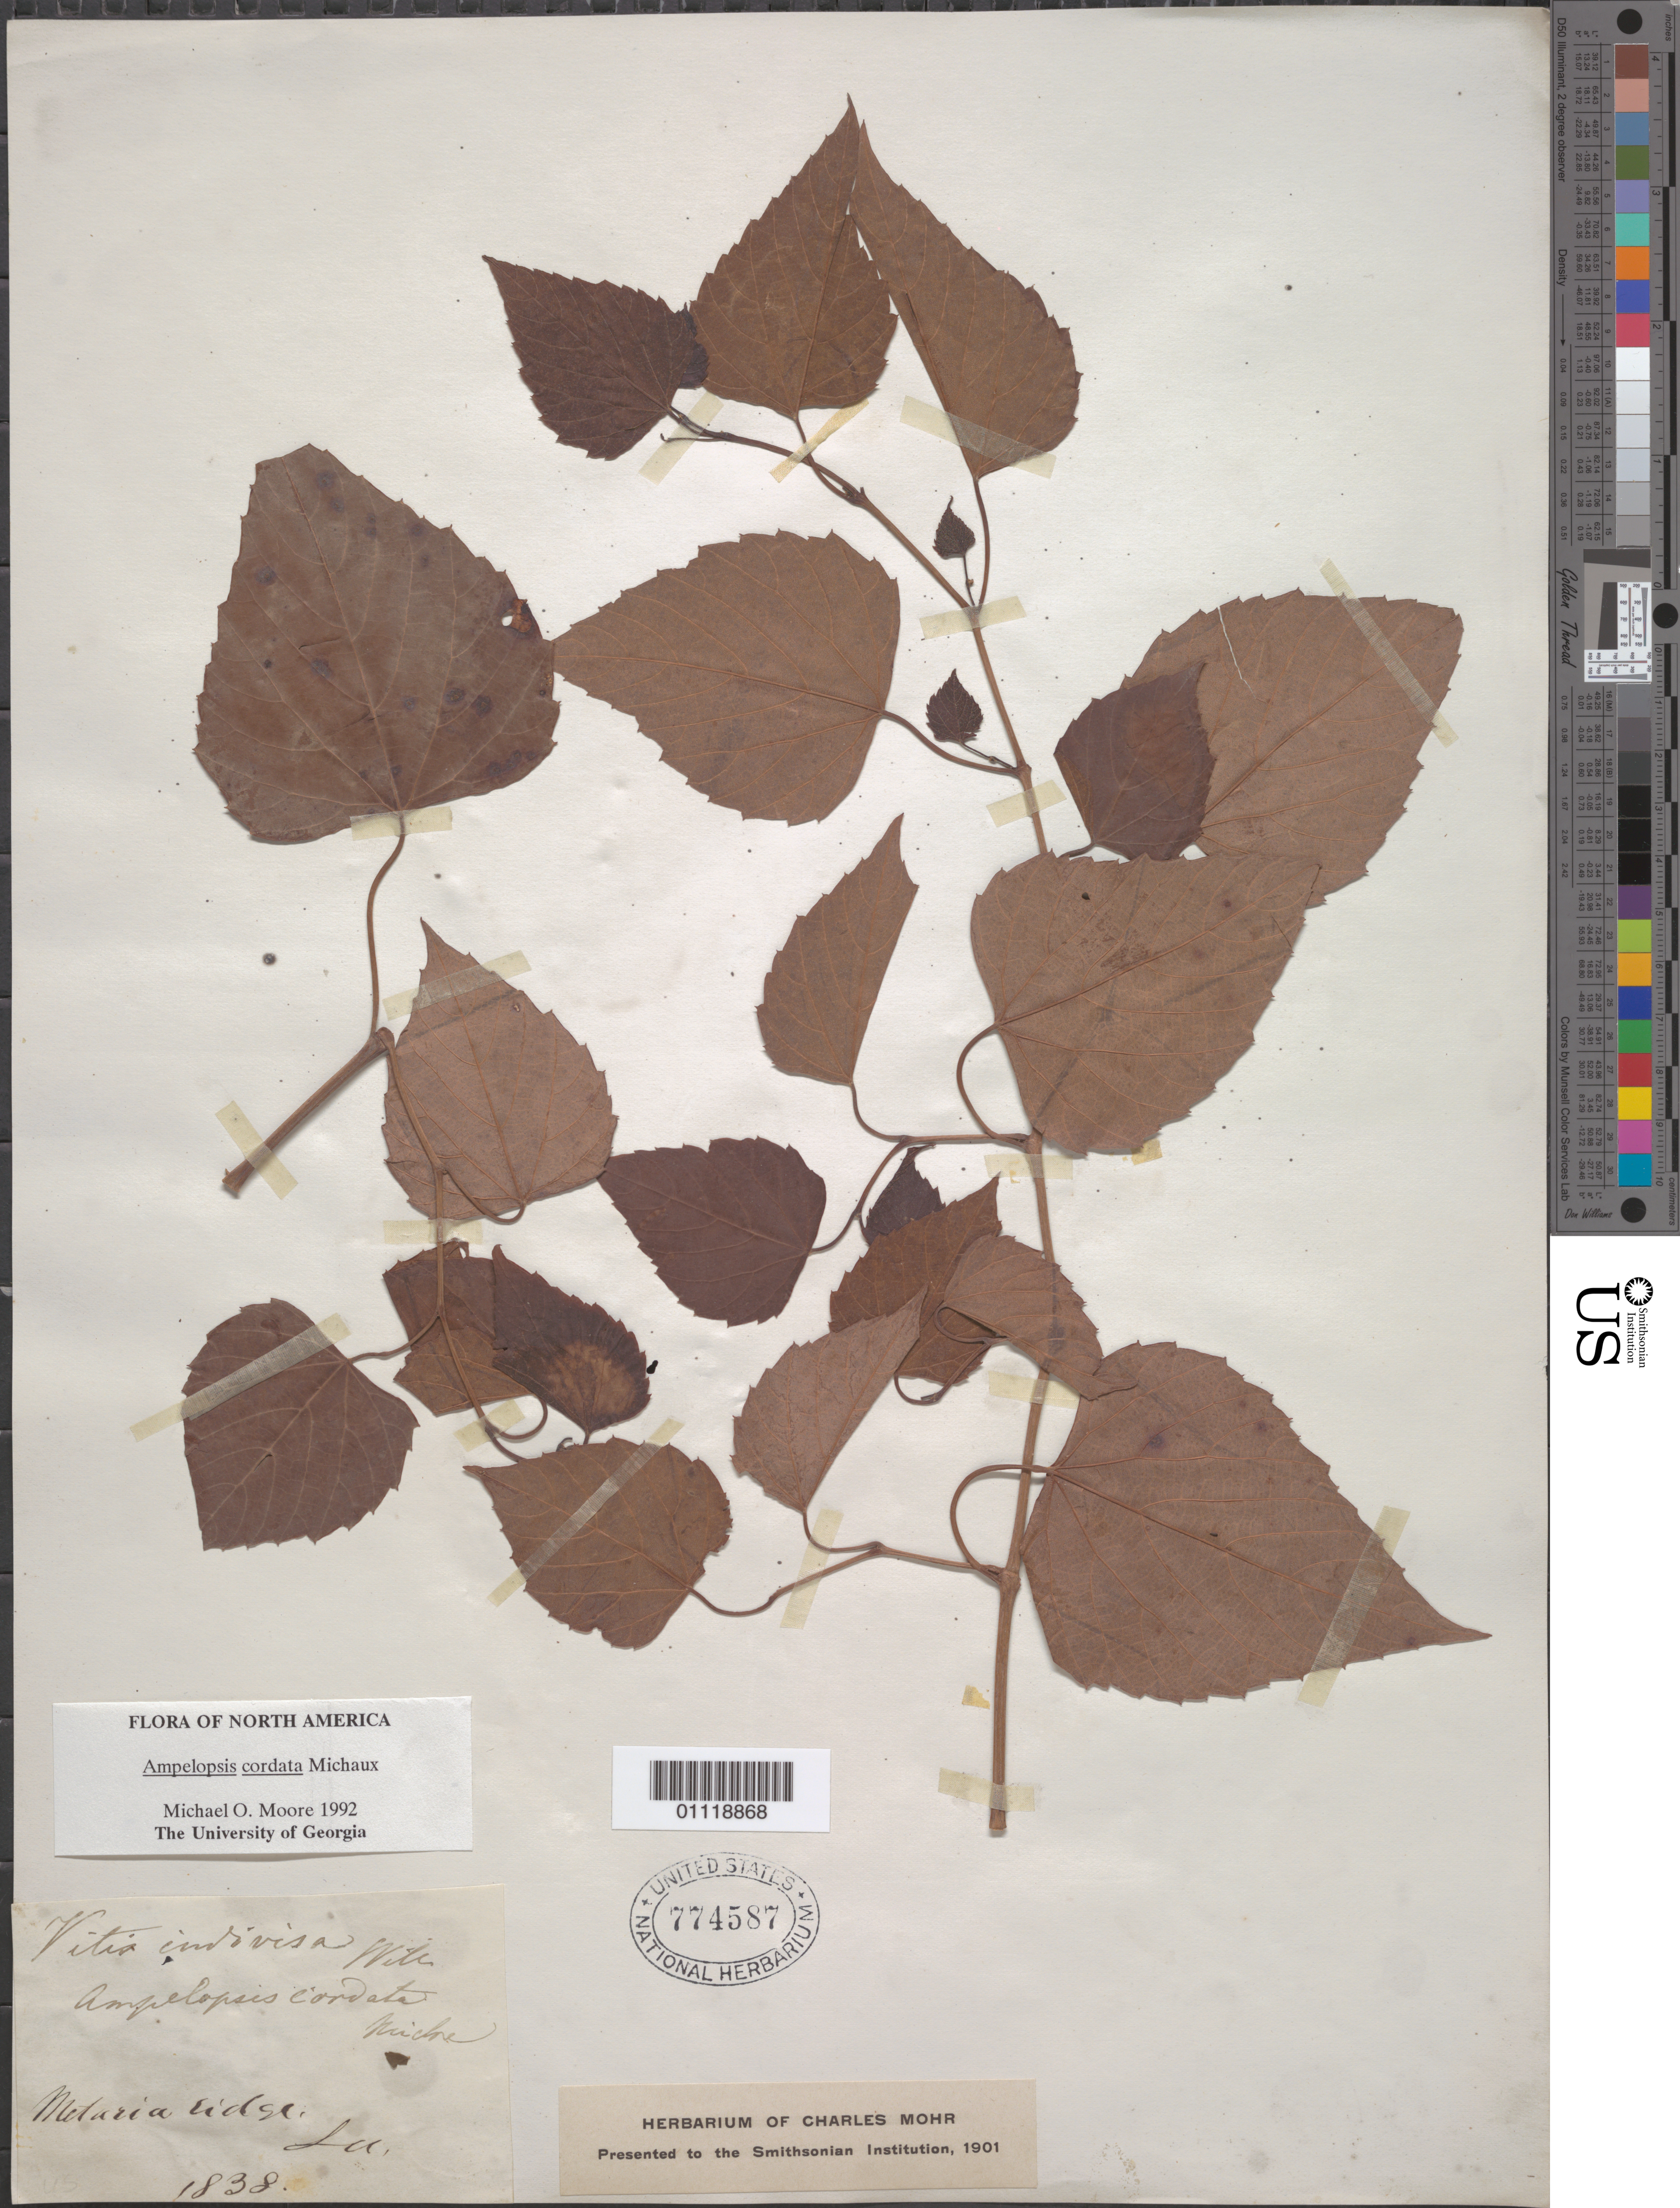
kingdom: Plantae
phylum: Tracheophyta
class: Magnoliopsida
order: Vitales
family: Vitaceae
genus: Ampelopsis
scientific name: Ampelopsis cordata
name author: Michx.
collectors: ex herb. C. Mohr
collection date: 1838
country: United States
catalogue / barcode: US 774587